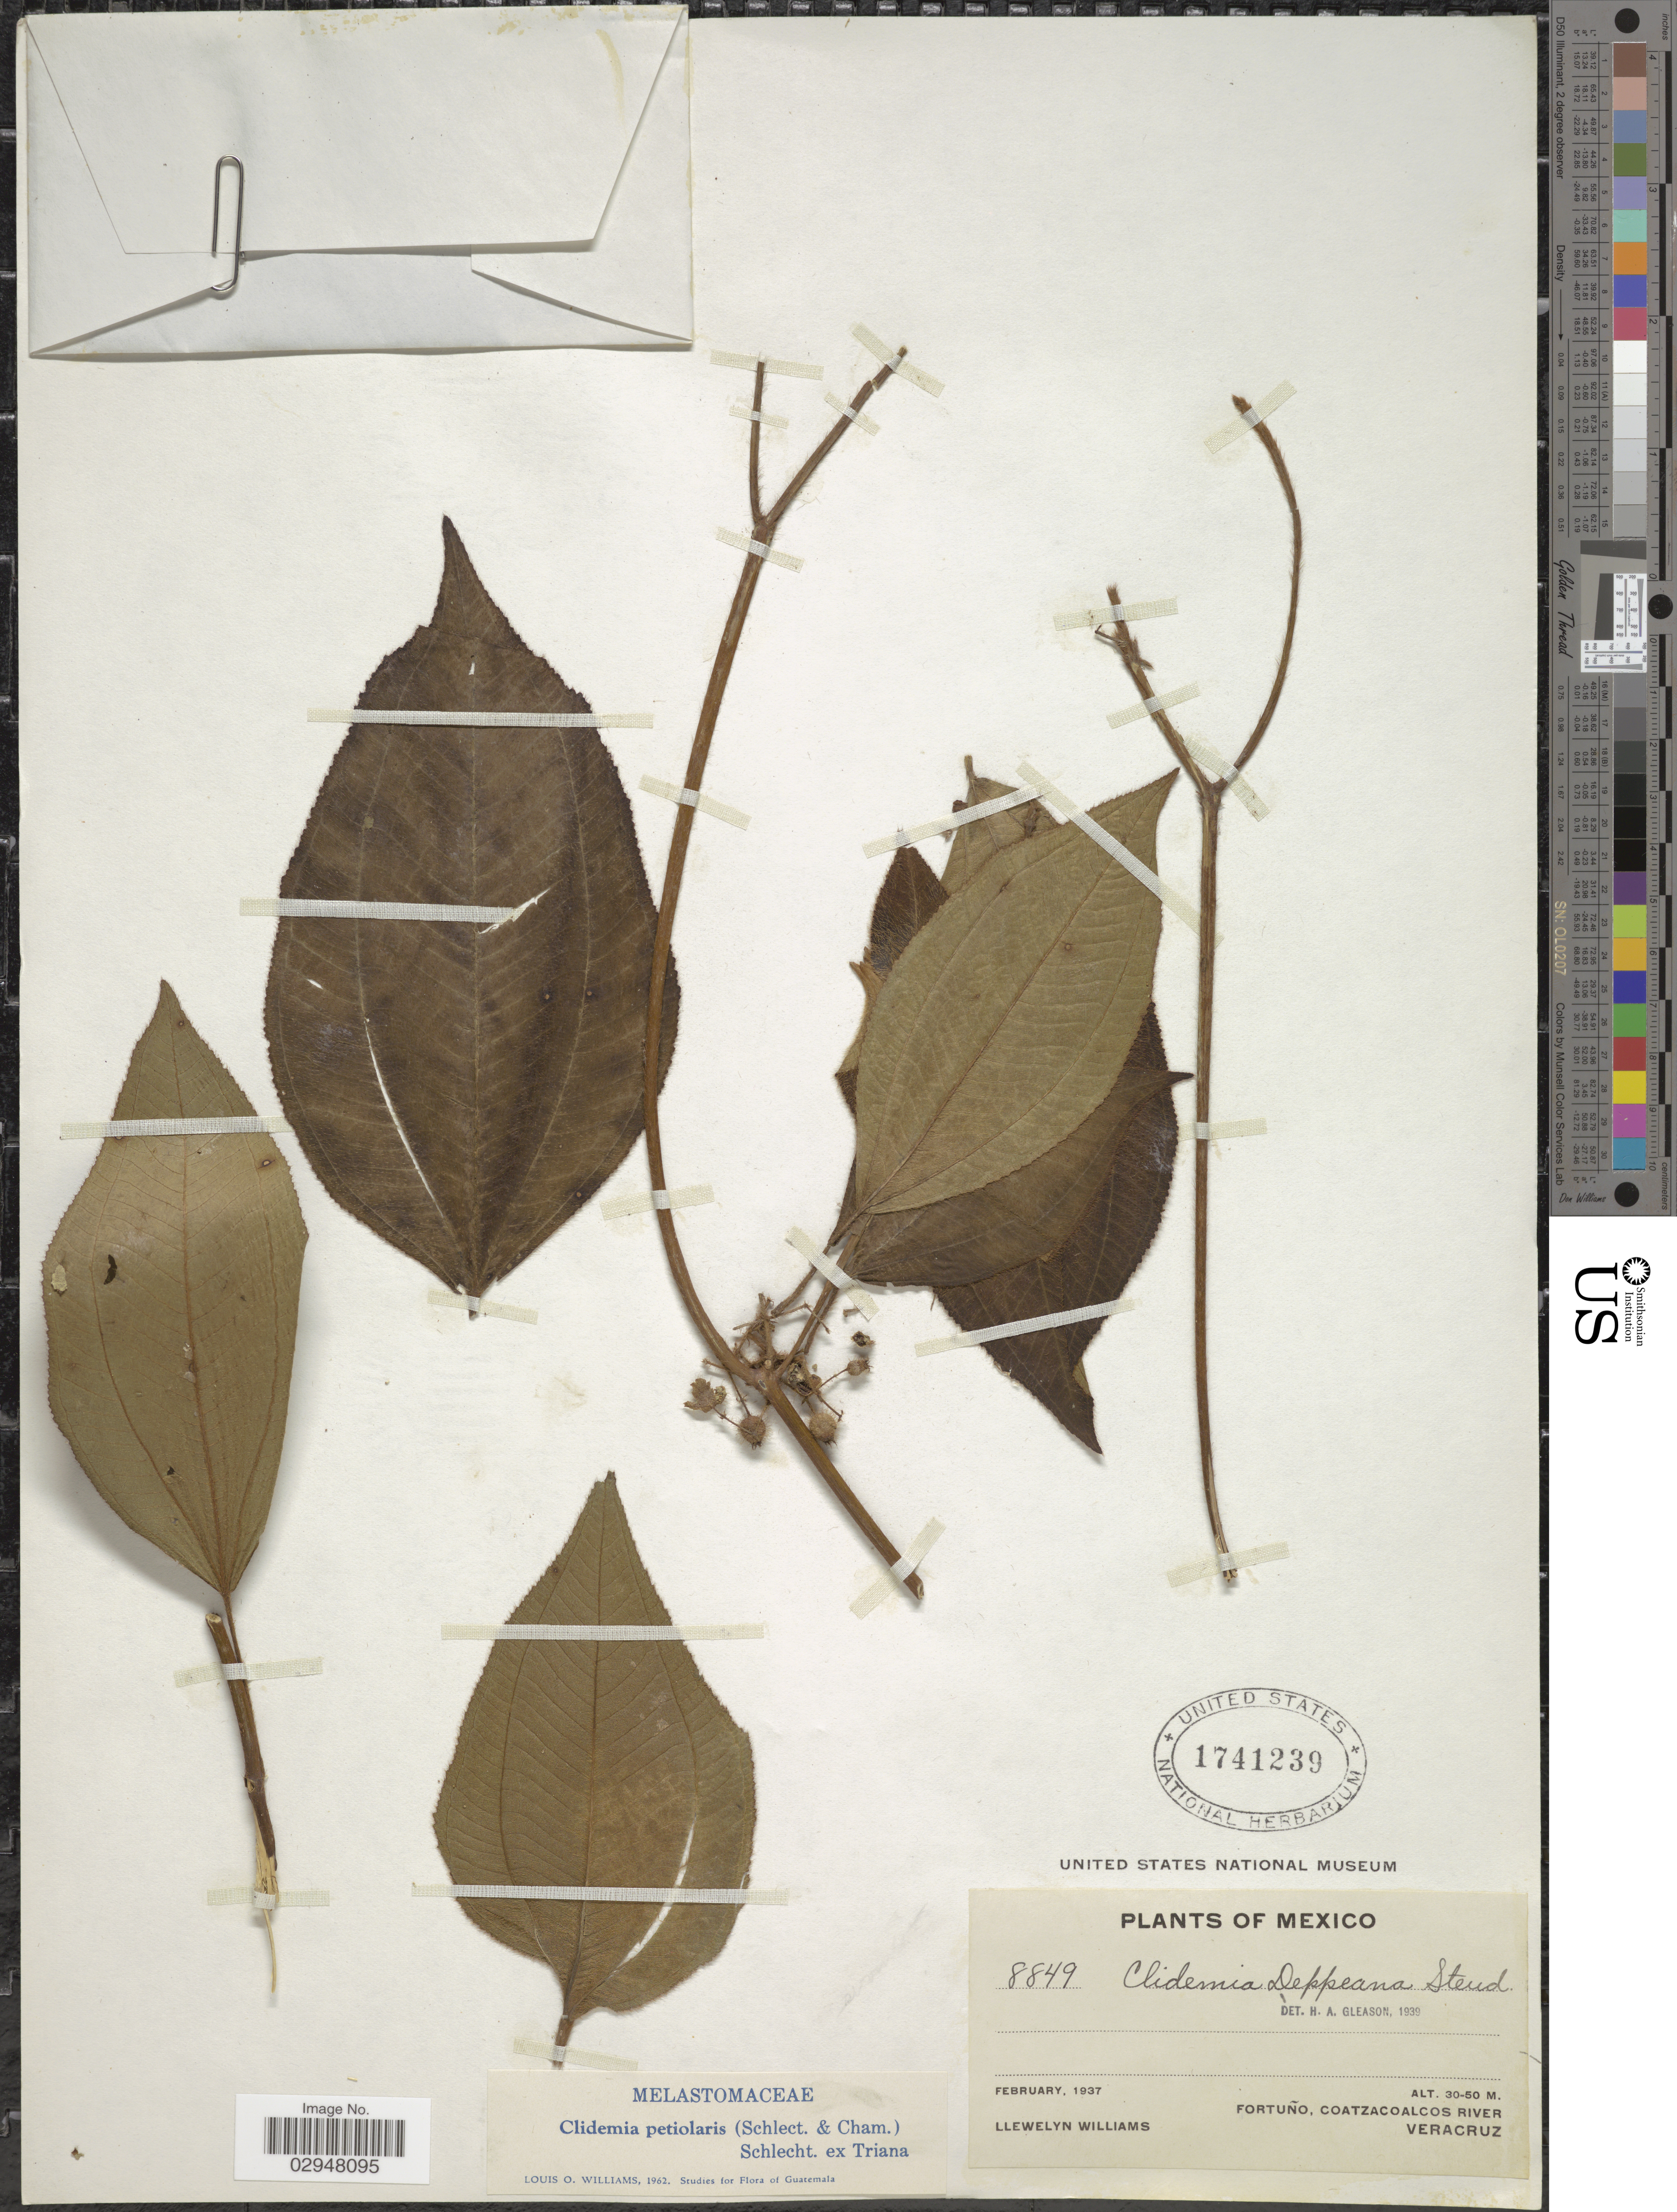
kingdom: Plantae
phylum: Tracheophyta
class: Magnoliopsida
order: Myrtales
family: Melastomataceae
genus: Clidemia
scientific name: Clidemia petiolaris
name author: (Schltdl. & Cham.) Schltdl. ex Triana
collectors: Ll. Williams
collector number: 8849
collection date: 1937-02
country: Mexico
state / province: Veracruz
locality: Fortuño, Coatzacoalcos River, Veracruz.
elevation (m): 30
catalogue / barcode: US 1741239